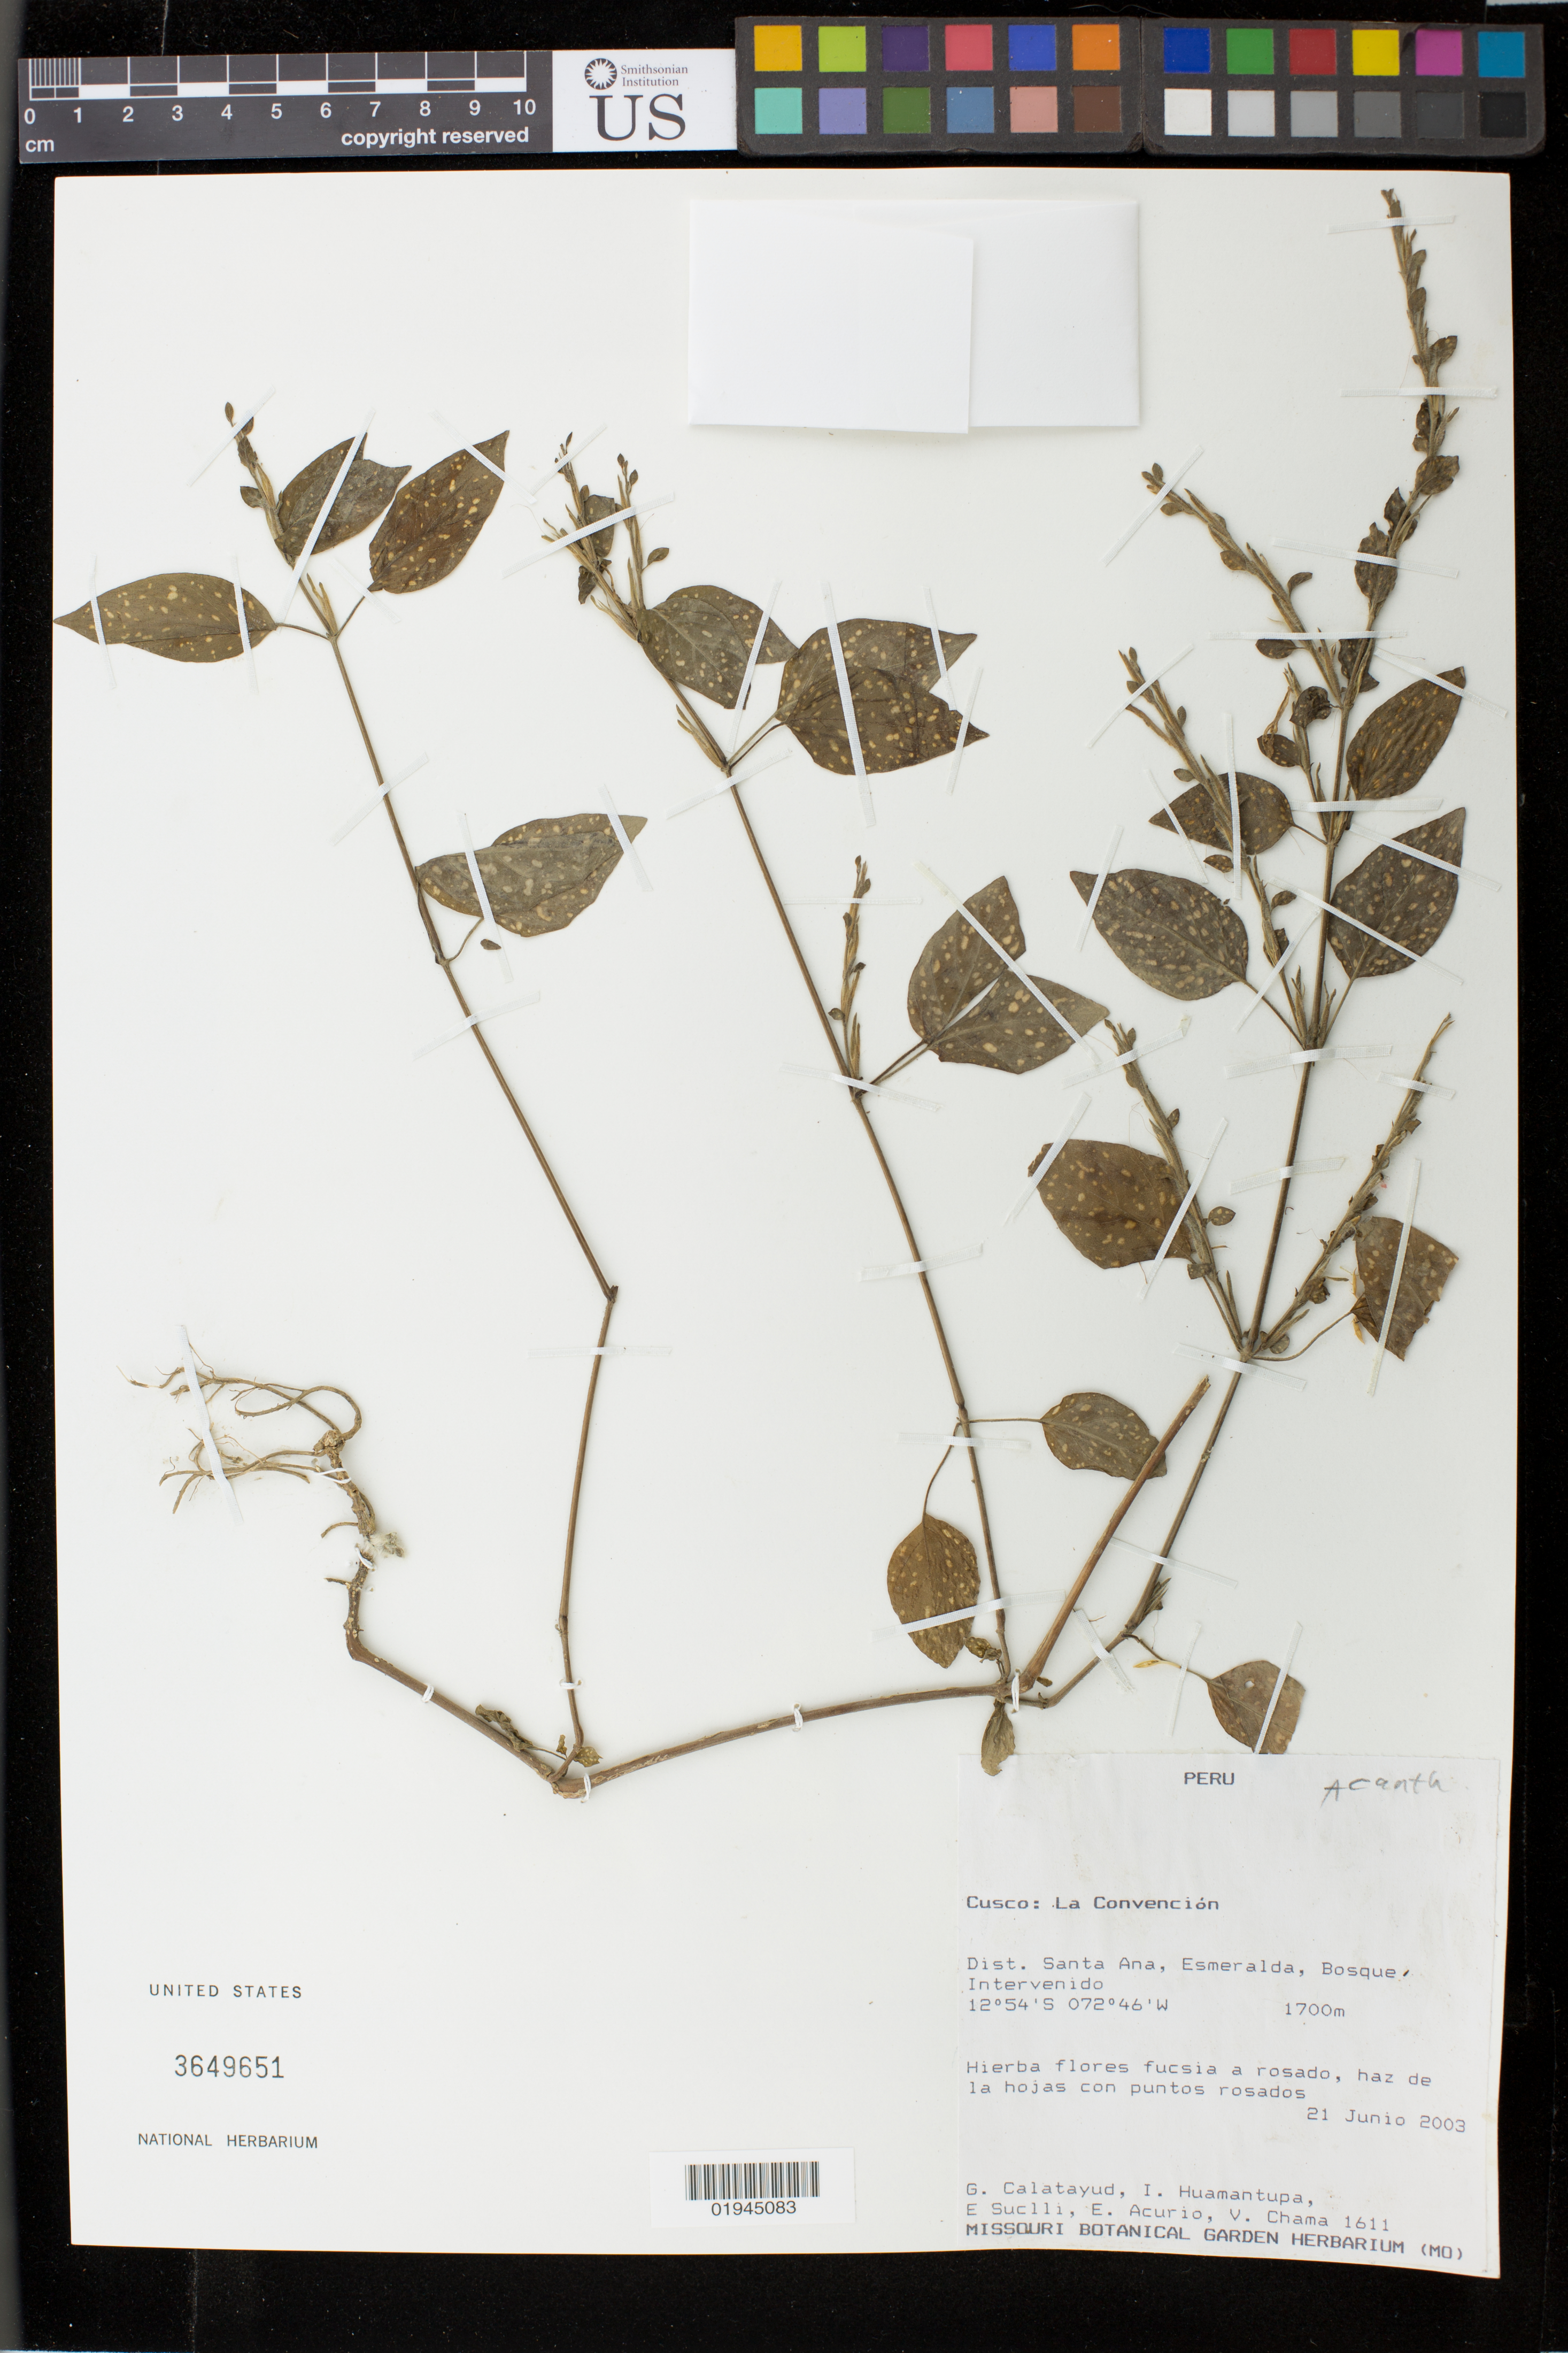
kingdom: Plantae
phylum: Tracheophyta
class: Magnoliopsida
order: Lamiales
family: Acanthaceae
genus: Hypoestes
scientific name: Hypoestes phyllostachya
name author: Baker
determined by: Villanueva, Rosa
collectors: G. Calatayud, I. Huamantupa, E. Suclli, E. Acurio & V. Chama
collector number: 1611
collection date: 2003-06-21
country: Peru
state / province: Cusco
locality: La Convención. Dist. Santa Ana, Esmeralda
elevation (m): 1700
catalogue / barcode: US 3649651